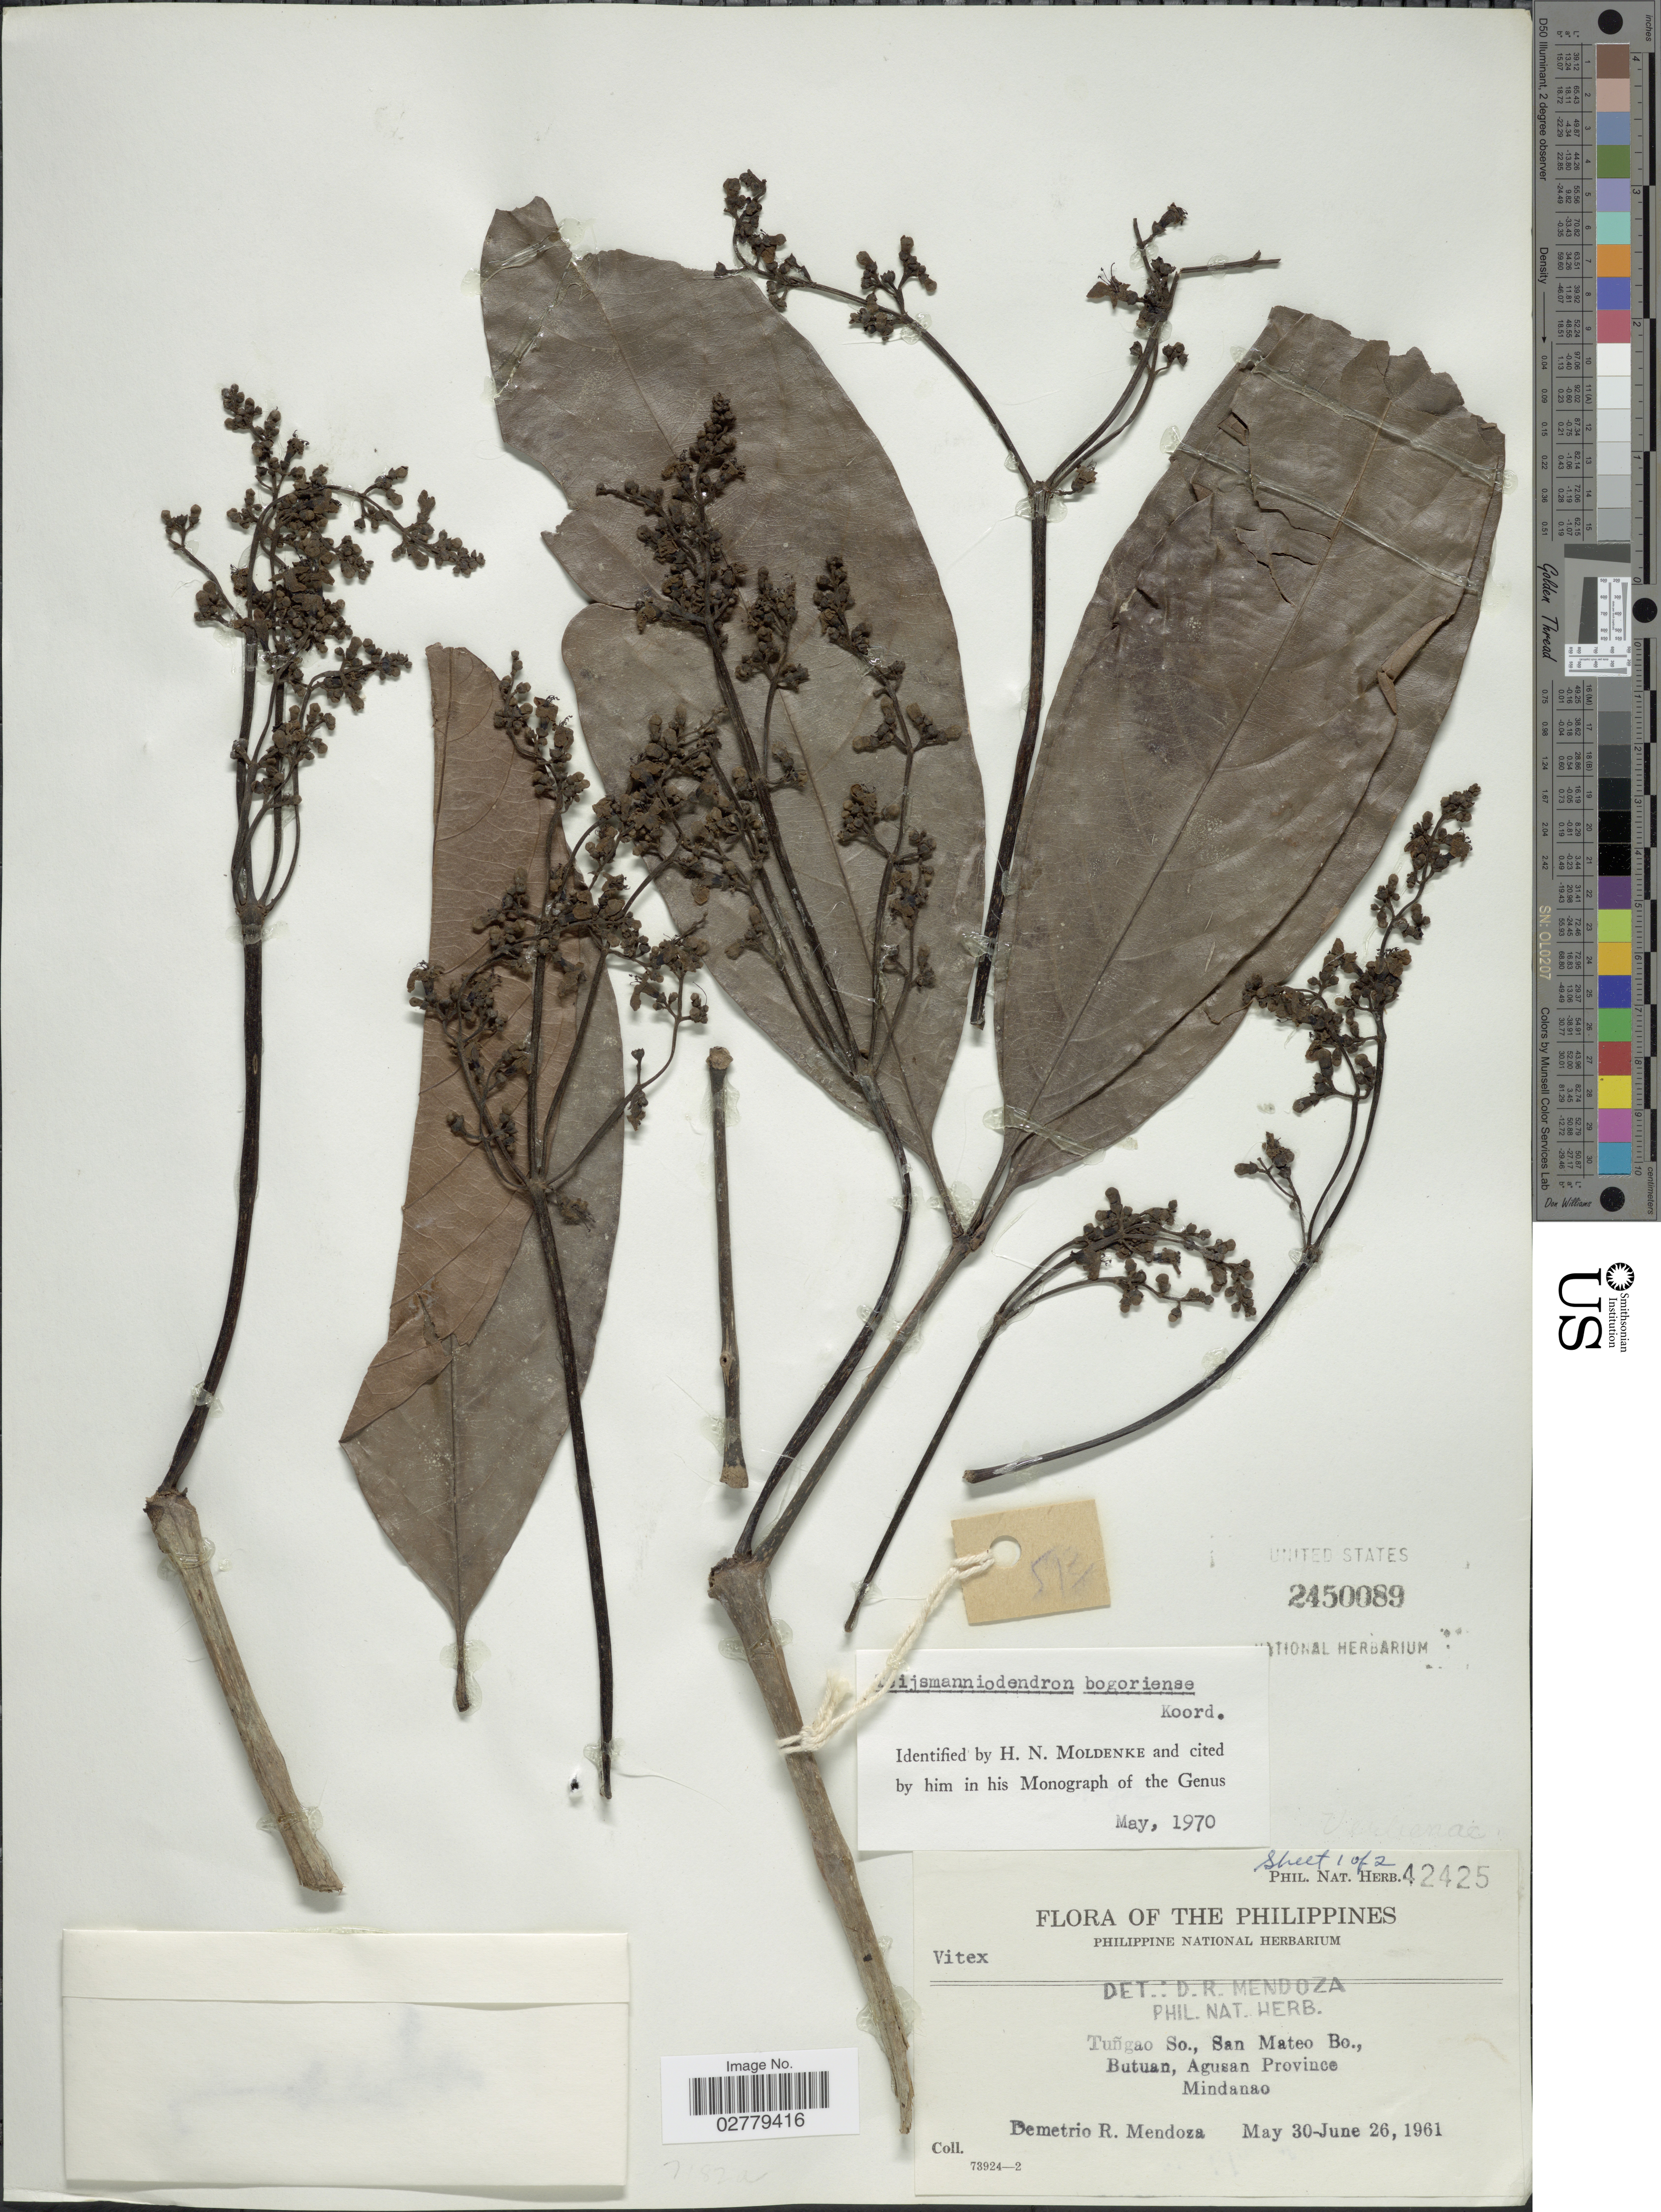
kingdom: Plantae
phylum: Tracheophyta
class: Magnoliopsida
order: Lamiales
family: Lamiaceae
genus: Teijsmanniodendron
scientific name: Teijsmanniodendron bogoriense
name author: Koord.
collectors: D. Mendoza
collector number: Phil.Nat.Herb. 42425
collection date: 1961-05-30/1961-06-26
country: Philippines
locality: Tuñgao So., San Mateo Bo., Butuan, Angusan Province Mindanao.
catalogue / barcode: US 2450089